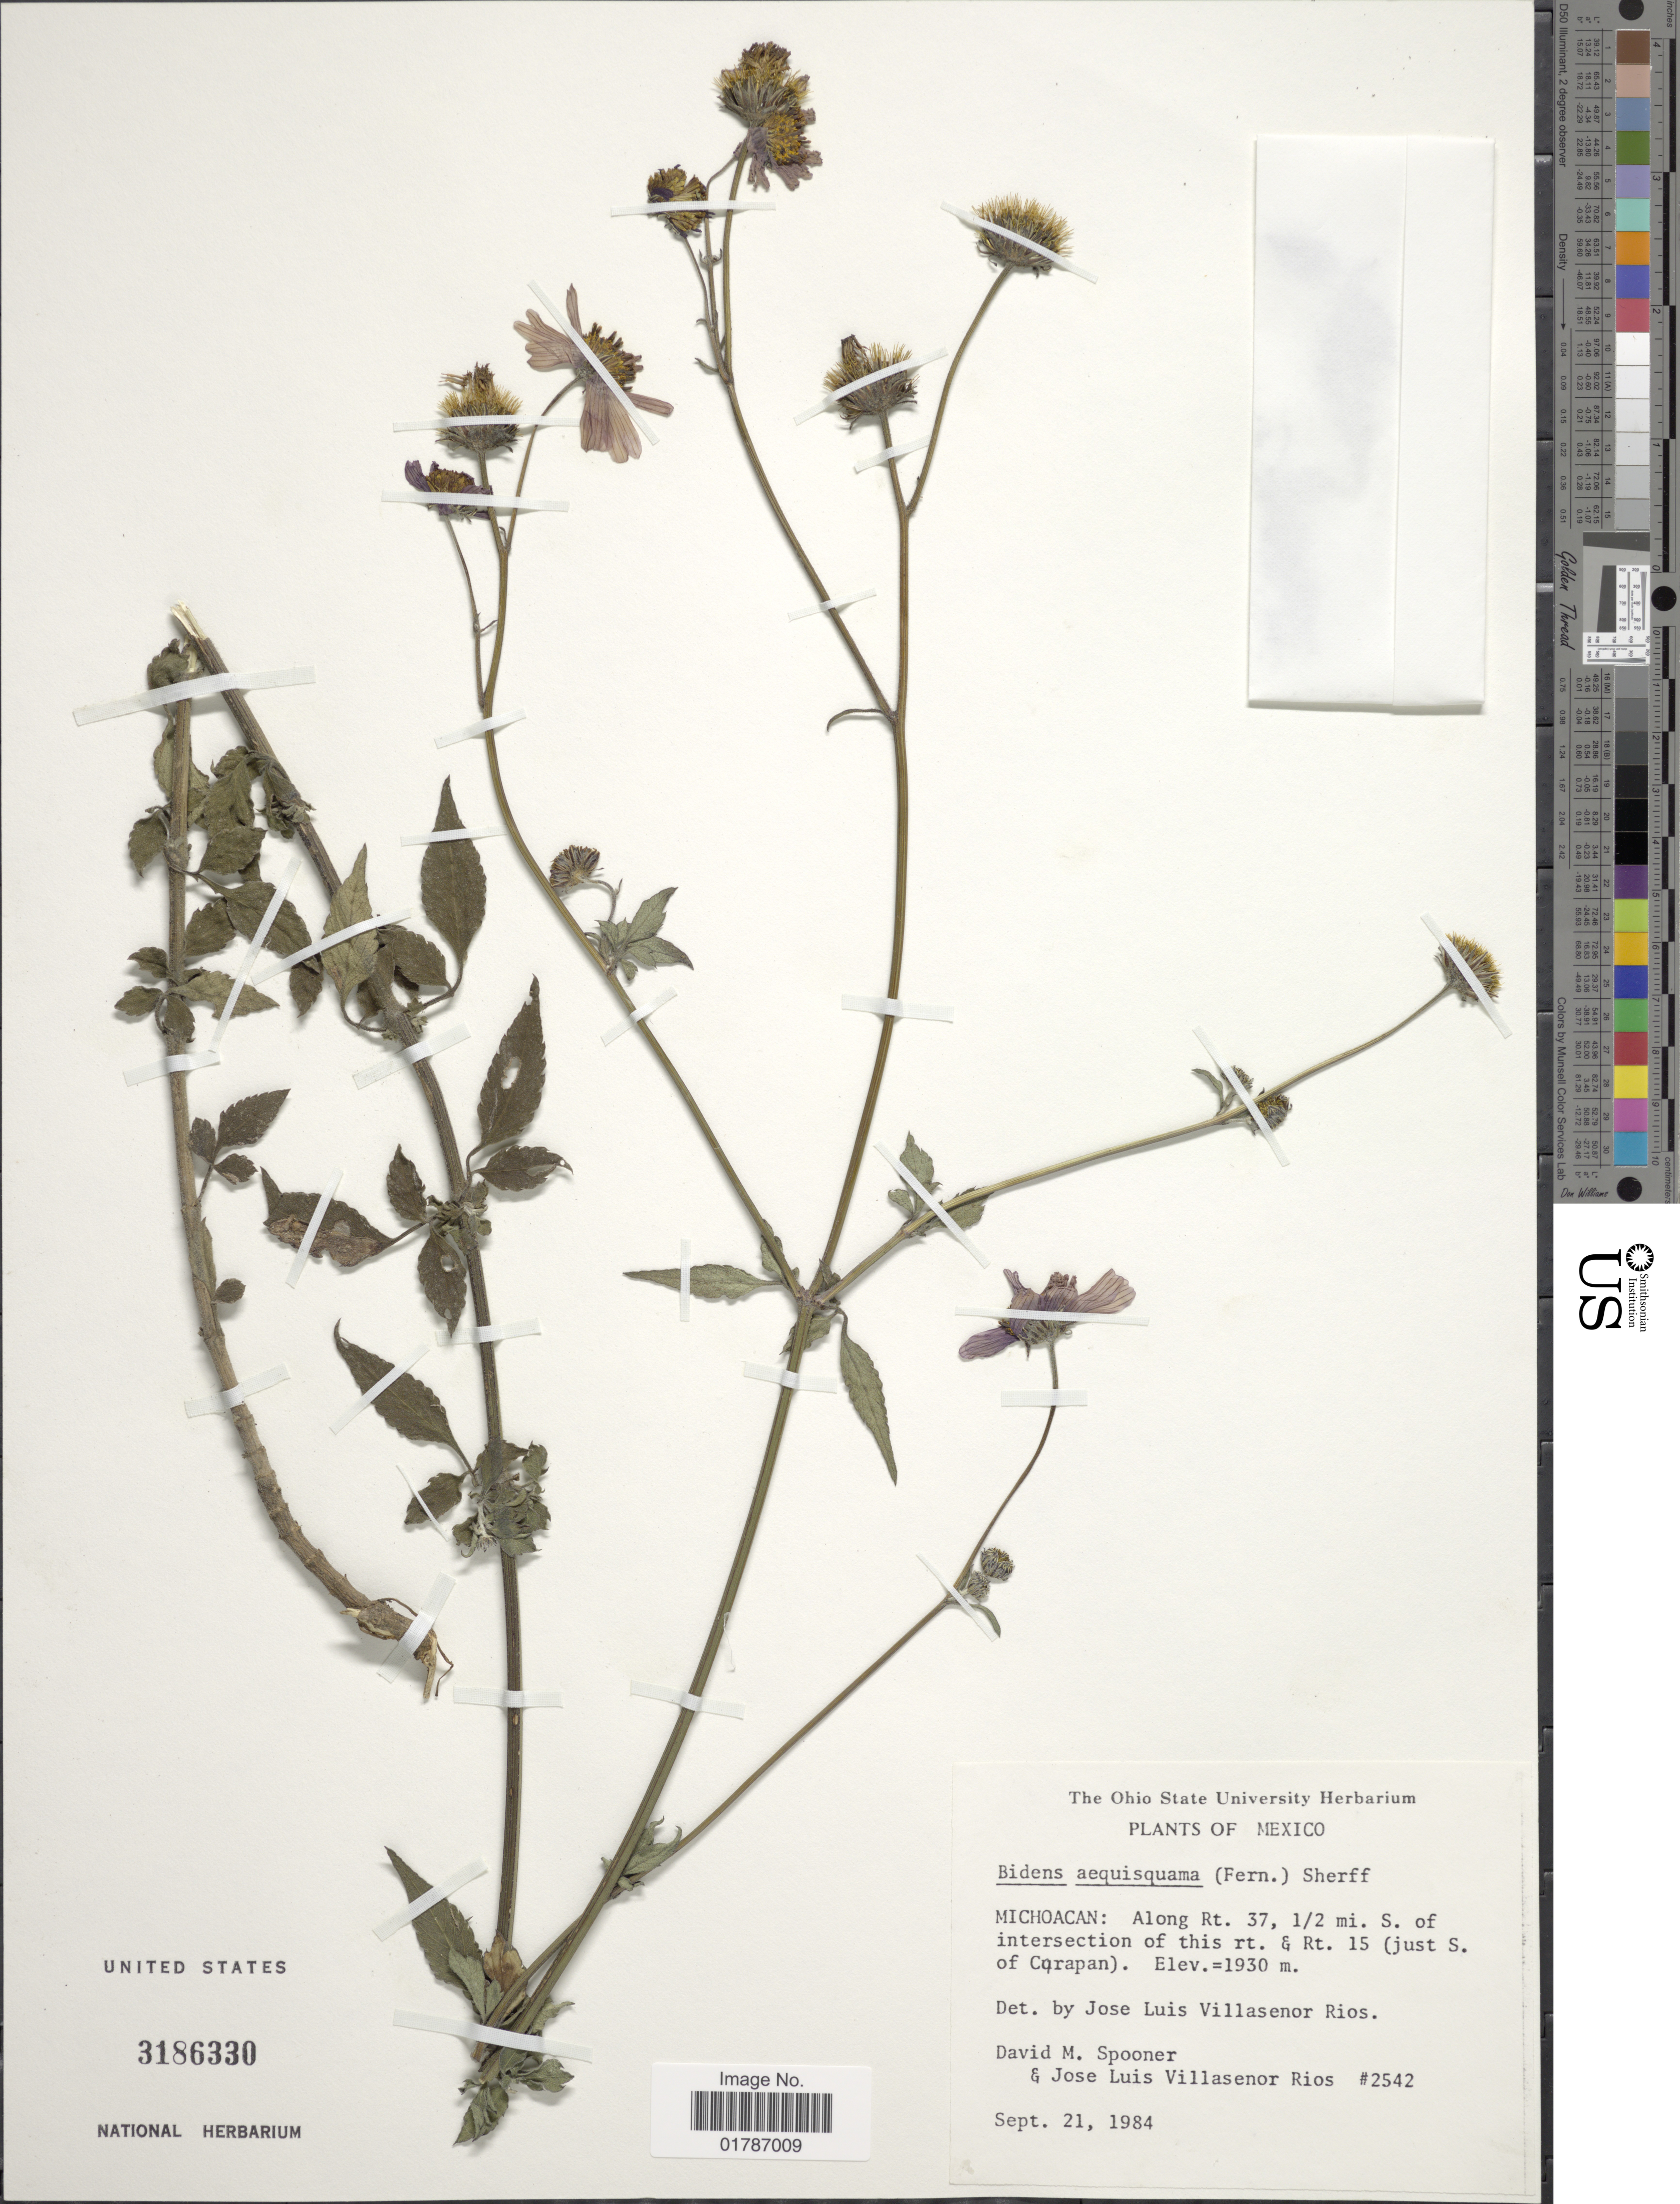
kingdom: Plantae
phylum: Tracheophyta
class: Magnoliopsida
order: Asterales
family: Asteraceae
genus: Bidens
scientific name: Bidens aequisquama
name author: (Fernald) Sherff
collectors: D. Spooner & J. L. Villasenor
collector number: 2542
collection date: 1984-09-21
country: Mexico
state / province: Michoacán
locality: Michoacan: Along Rt. 37, 1/2 mi. S. of intersection of this rt. & Rt. 15 (just S, of Corapan)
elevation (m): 1930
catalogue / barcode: US 3186330